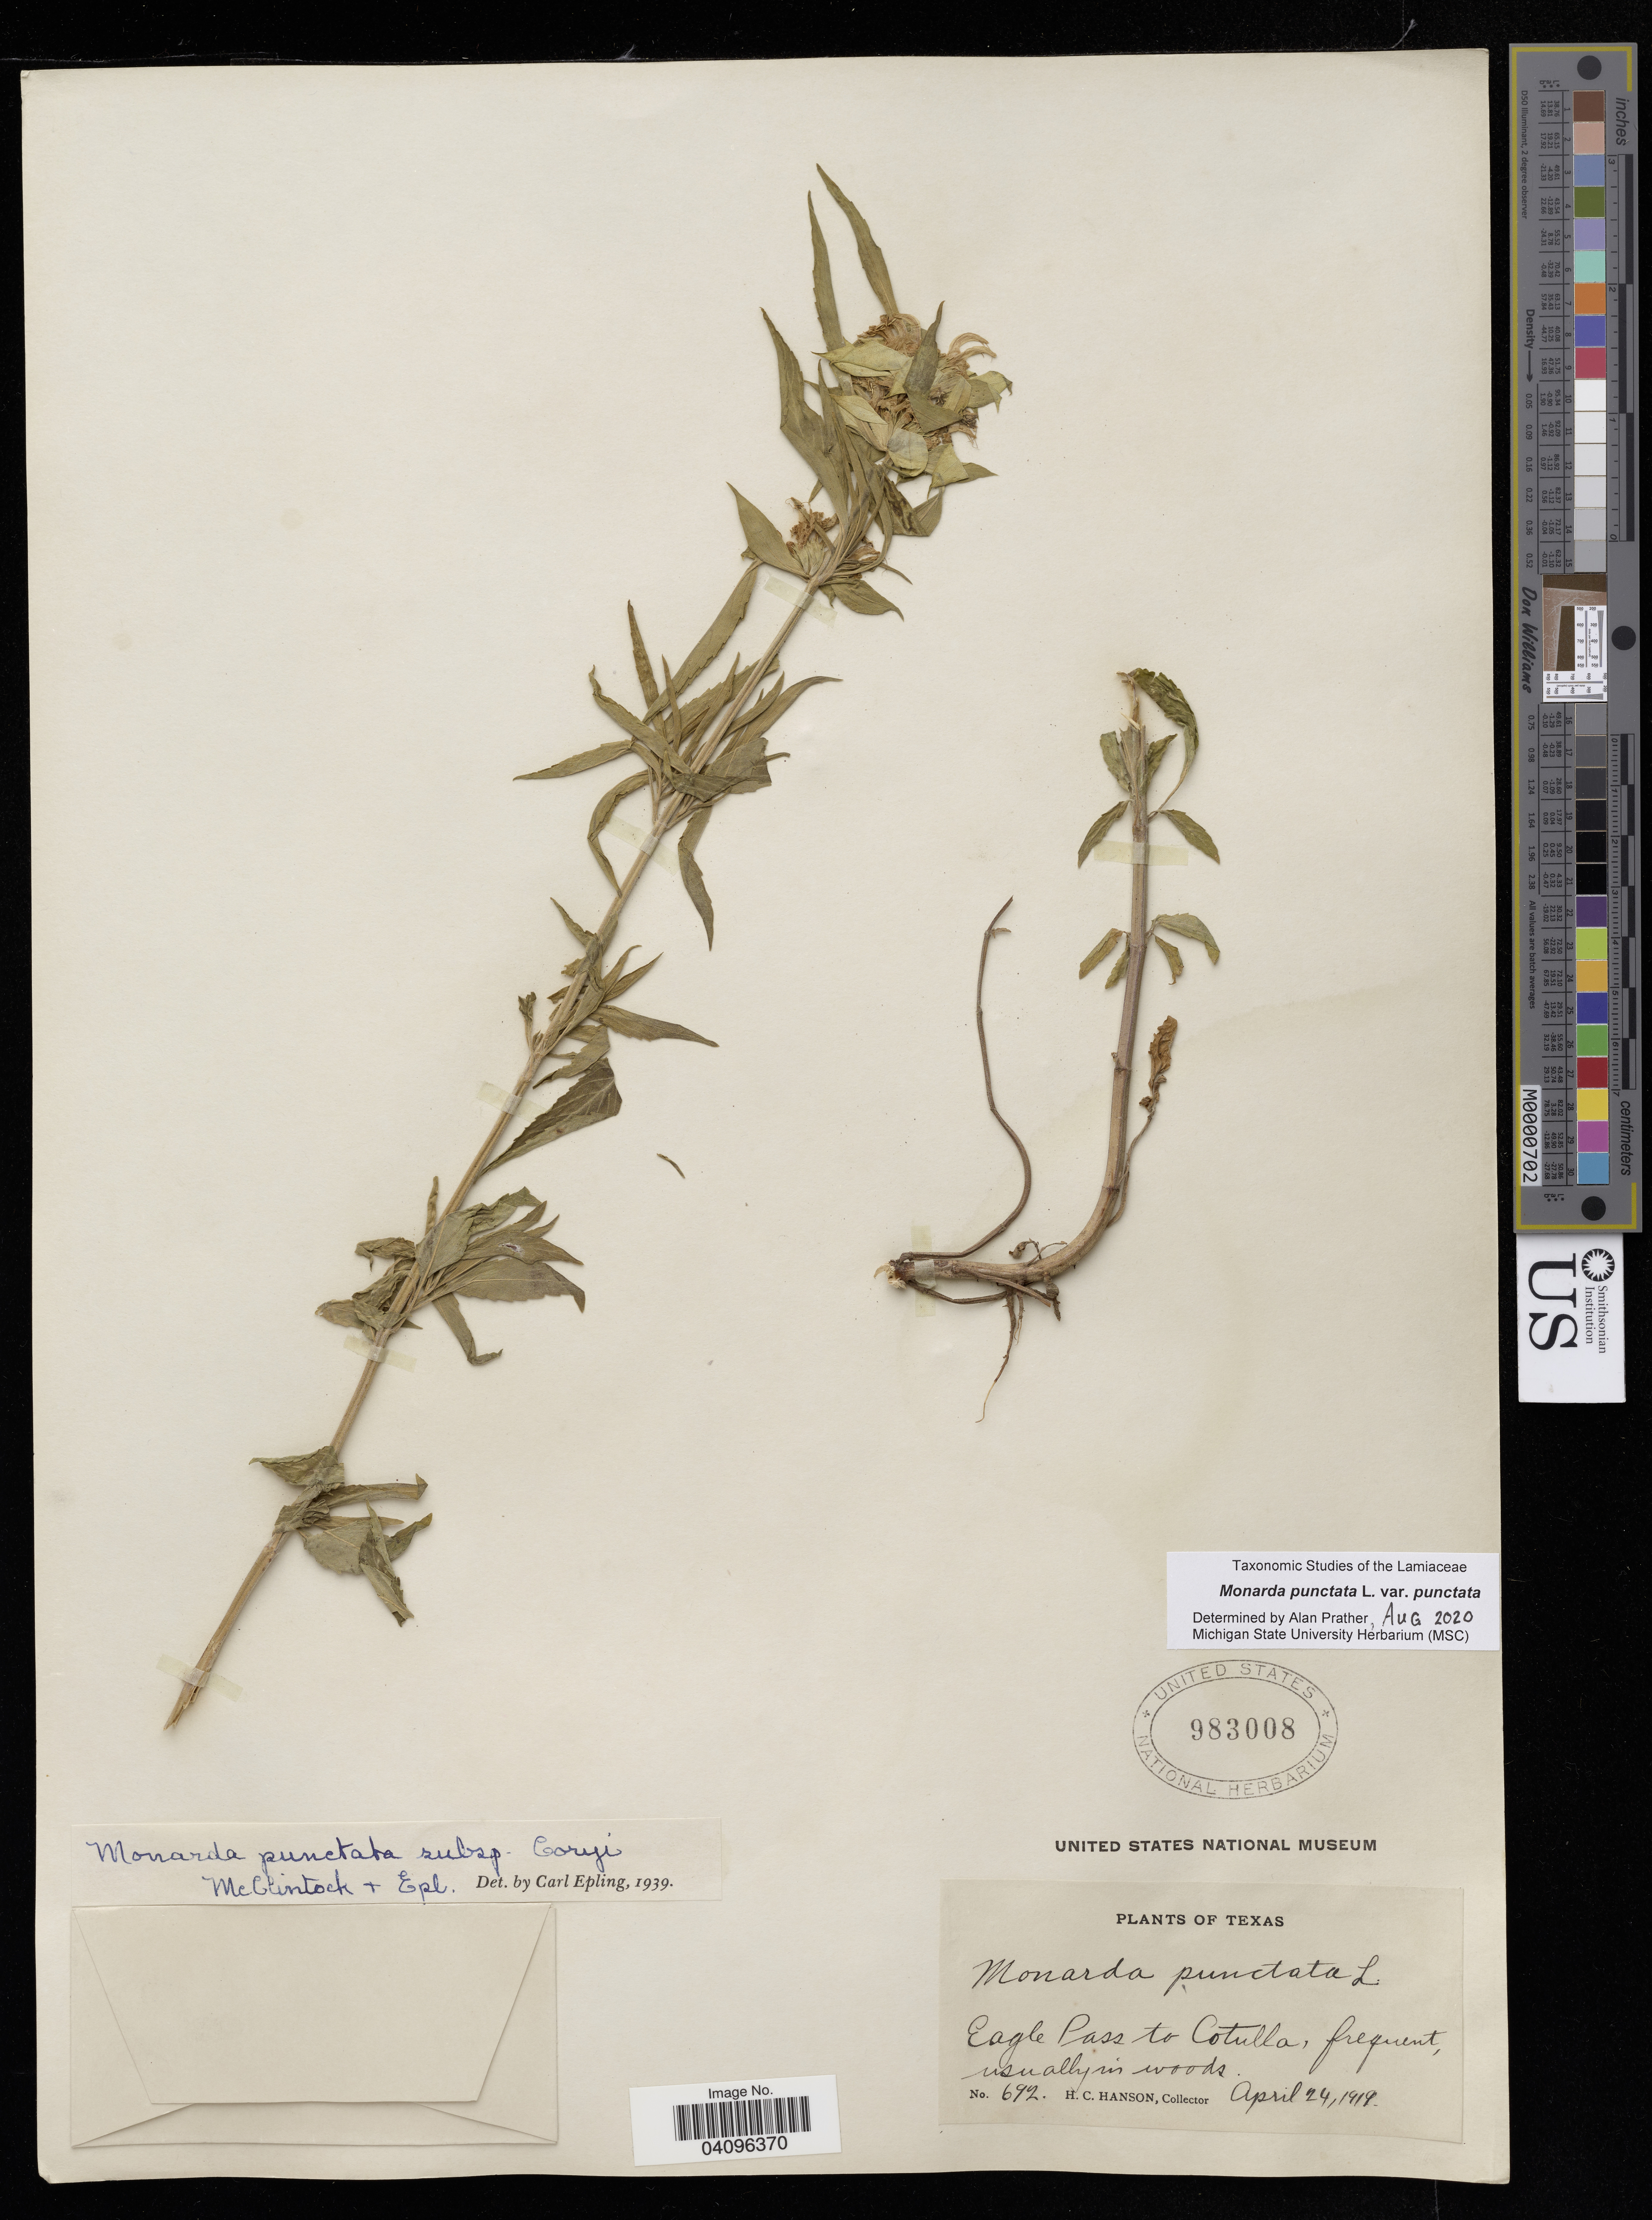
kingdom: Plantae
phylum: Tracheophyta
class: Magnoliopsida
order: Lamiales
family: Lamiaceae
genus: Monarda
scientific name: Monarda punctata var. punctata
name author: L.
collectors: H. Hanson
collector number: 692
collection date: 1919-04-24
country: United States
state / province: Texas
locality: Eagle Pass to Cotulla.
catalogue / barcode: US 983008